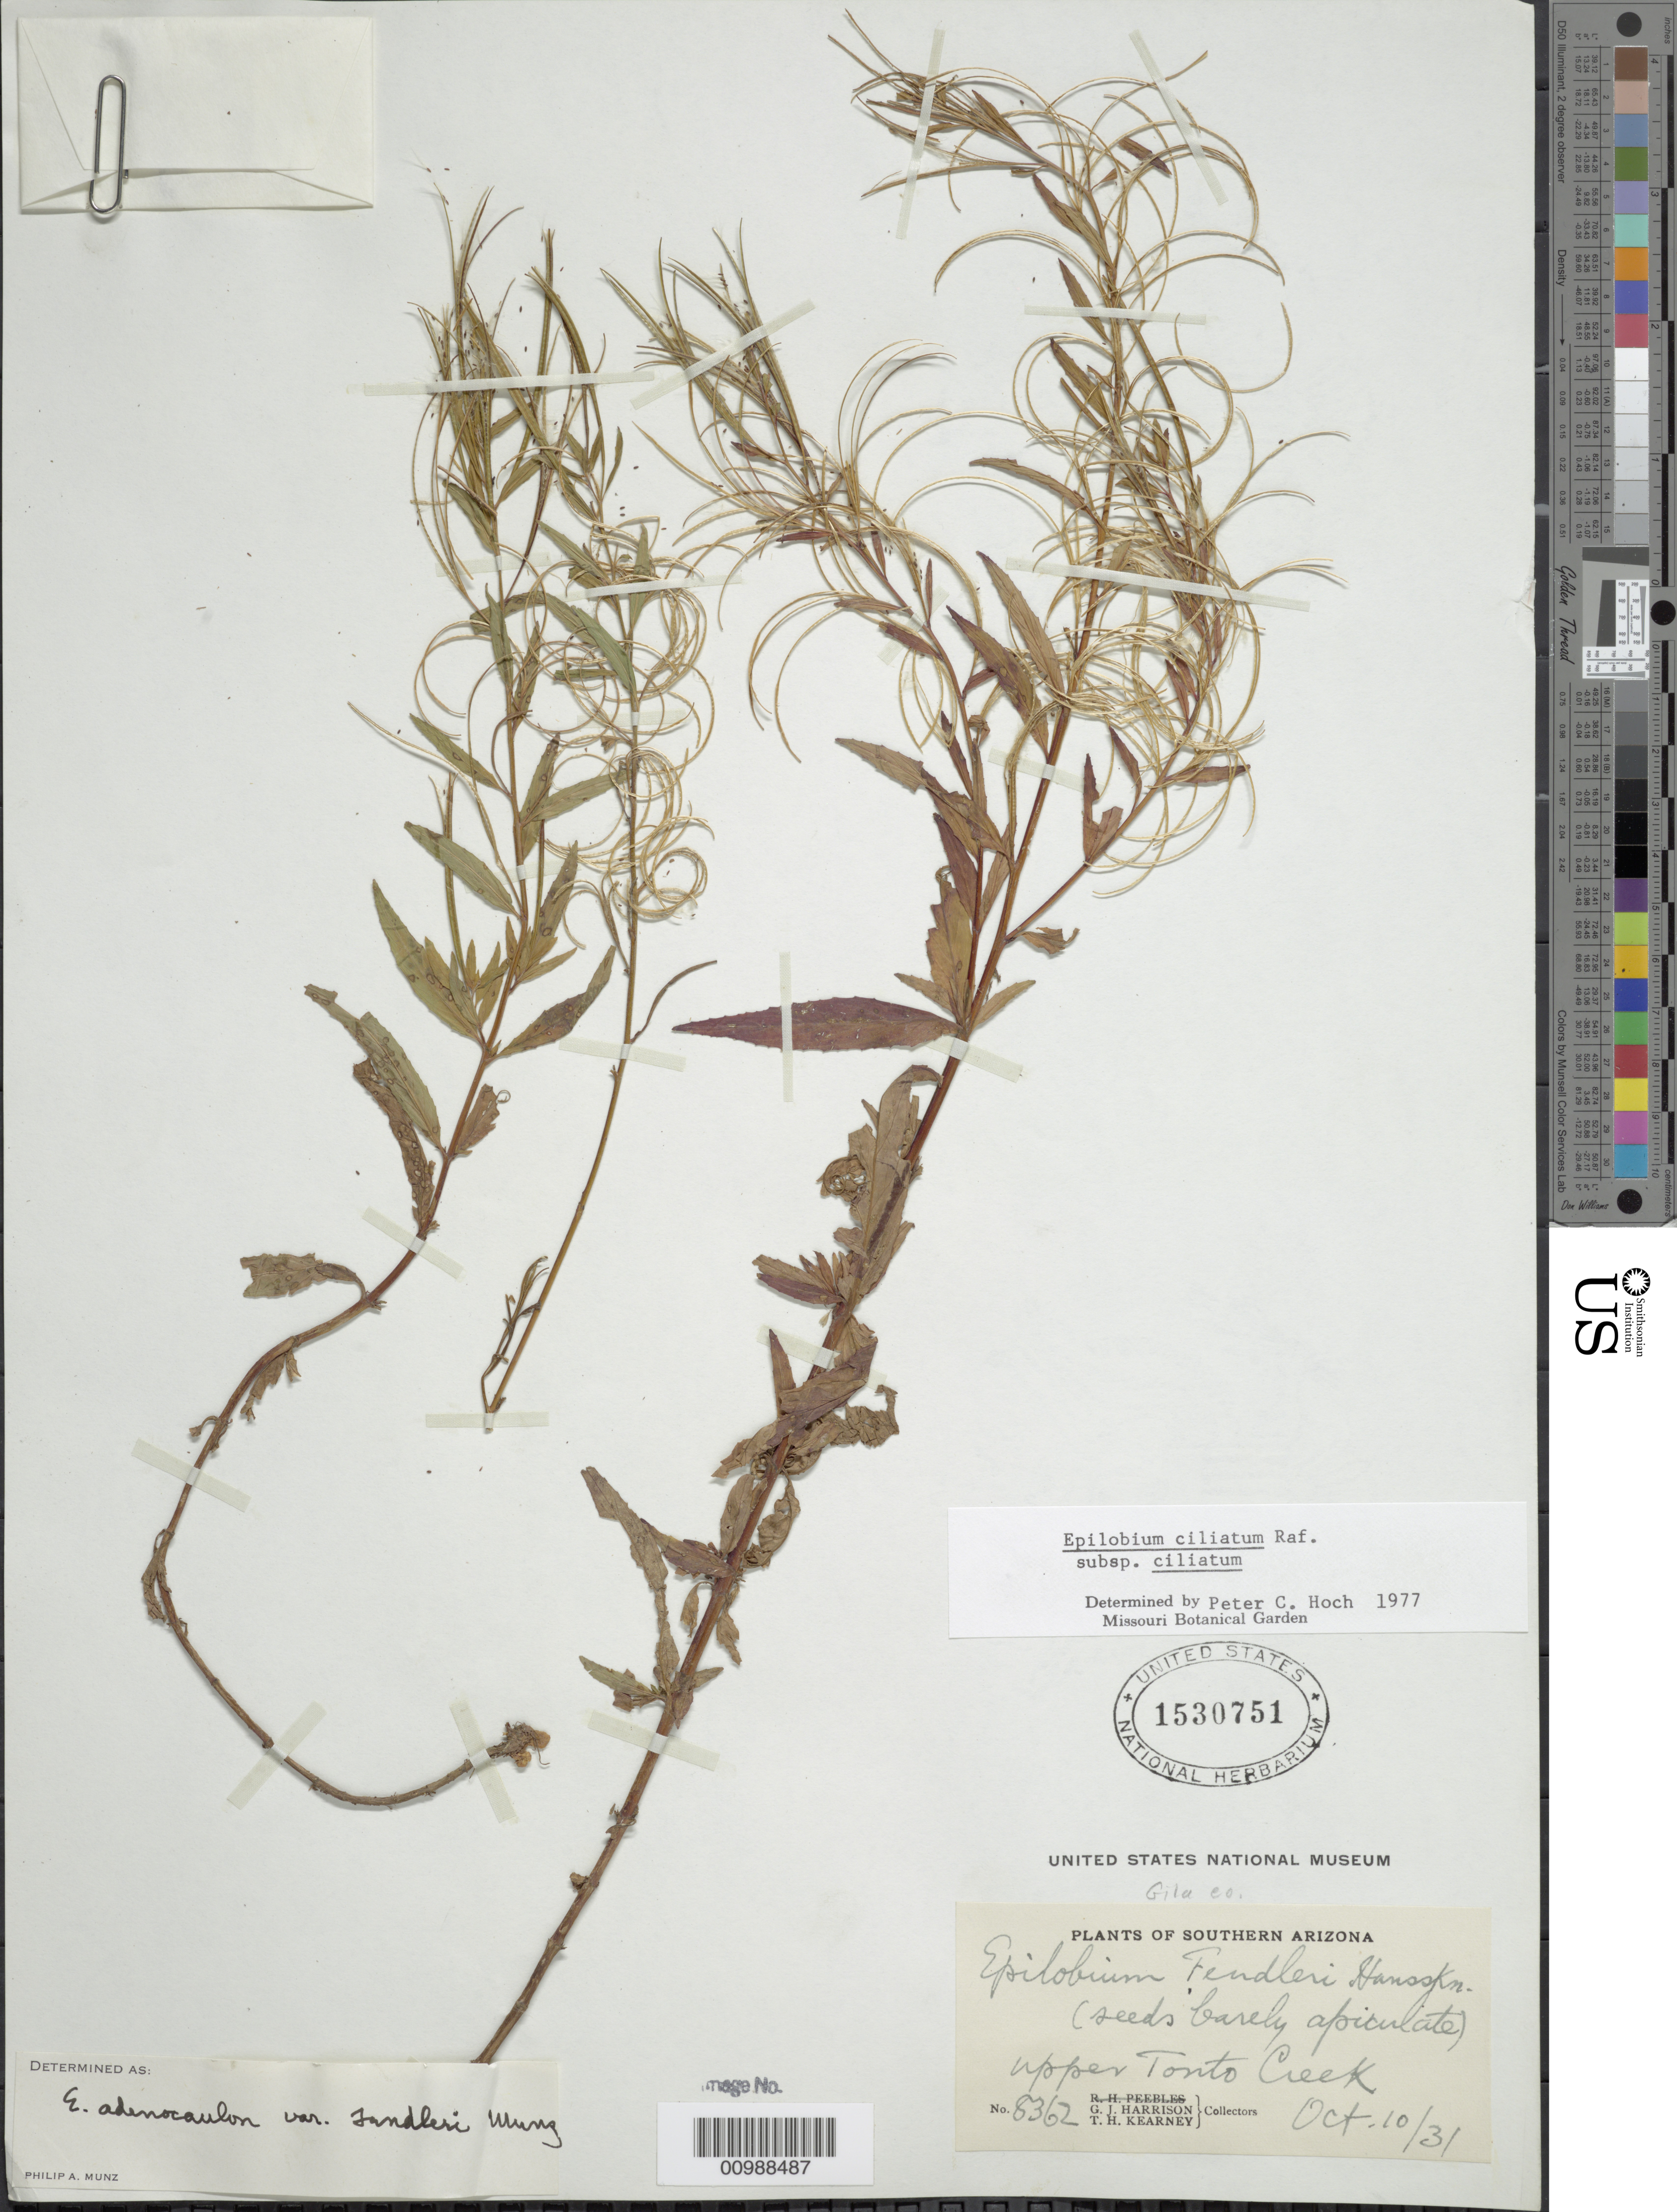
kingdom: Plantae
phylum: Tracheophyta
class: Magnoliopsida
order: Myrtales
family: Onagraceae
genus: Epilobium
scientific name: Epilobium ciliatum subsp. ciliatum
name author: Raf.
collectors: G. J. Harrison & T. H. Kearney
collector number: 8362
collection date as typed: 10 Oct 1931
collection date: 1931-10-10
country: United States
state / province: Arizona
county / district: Gila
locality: Upper Tonto Creek.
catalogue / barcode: US 1530751